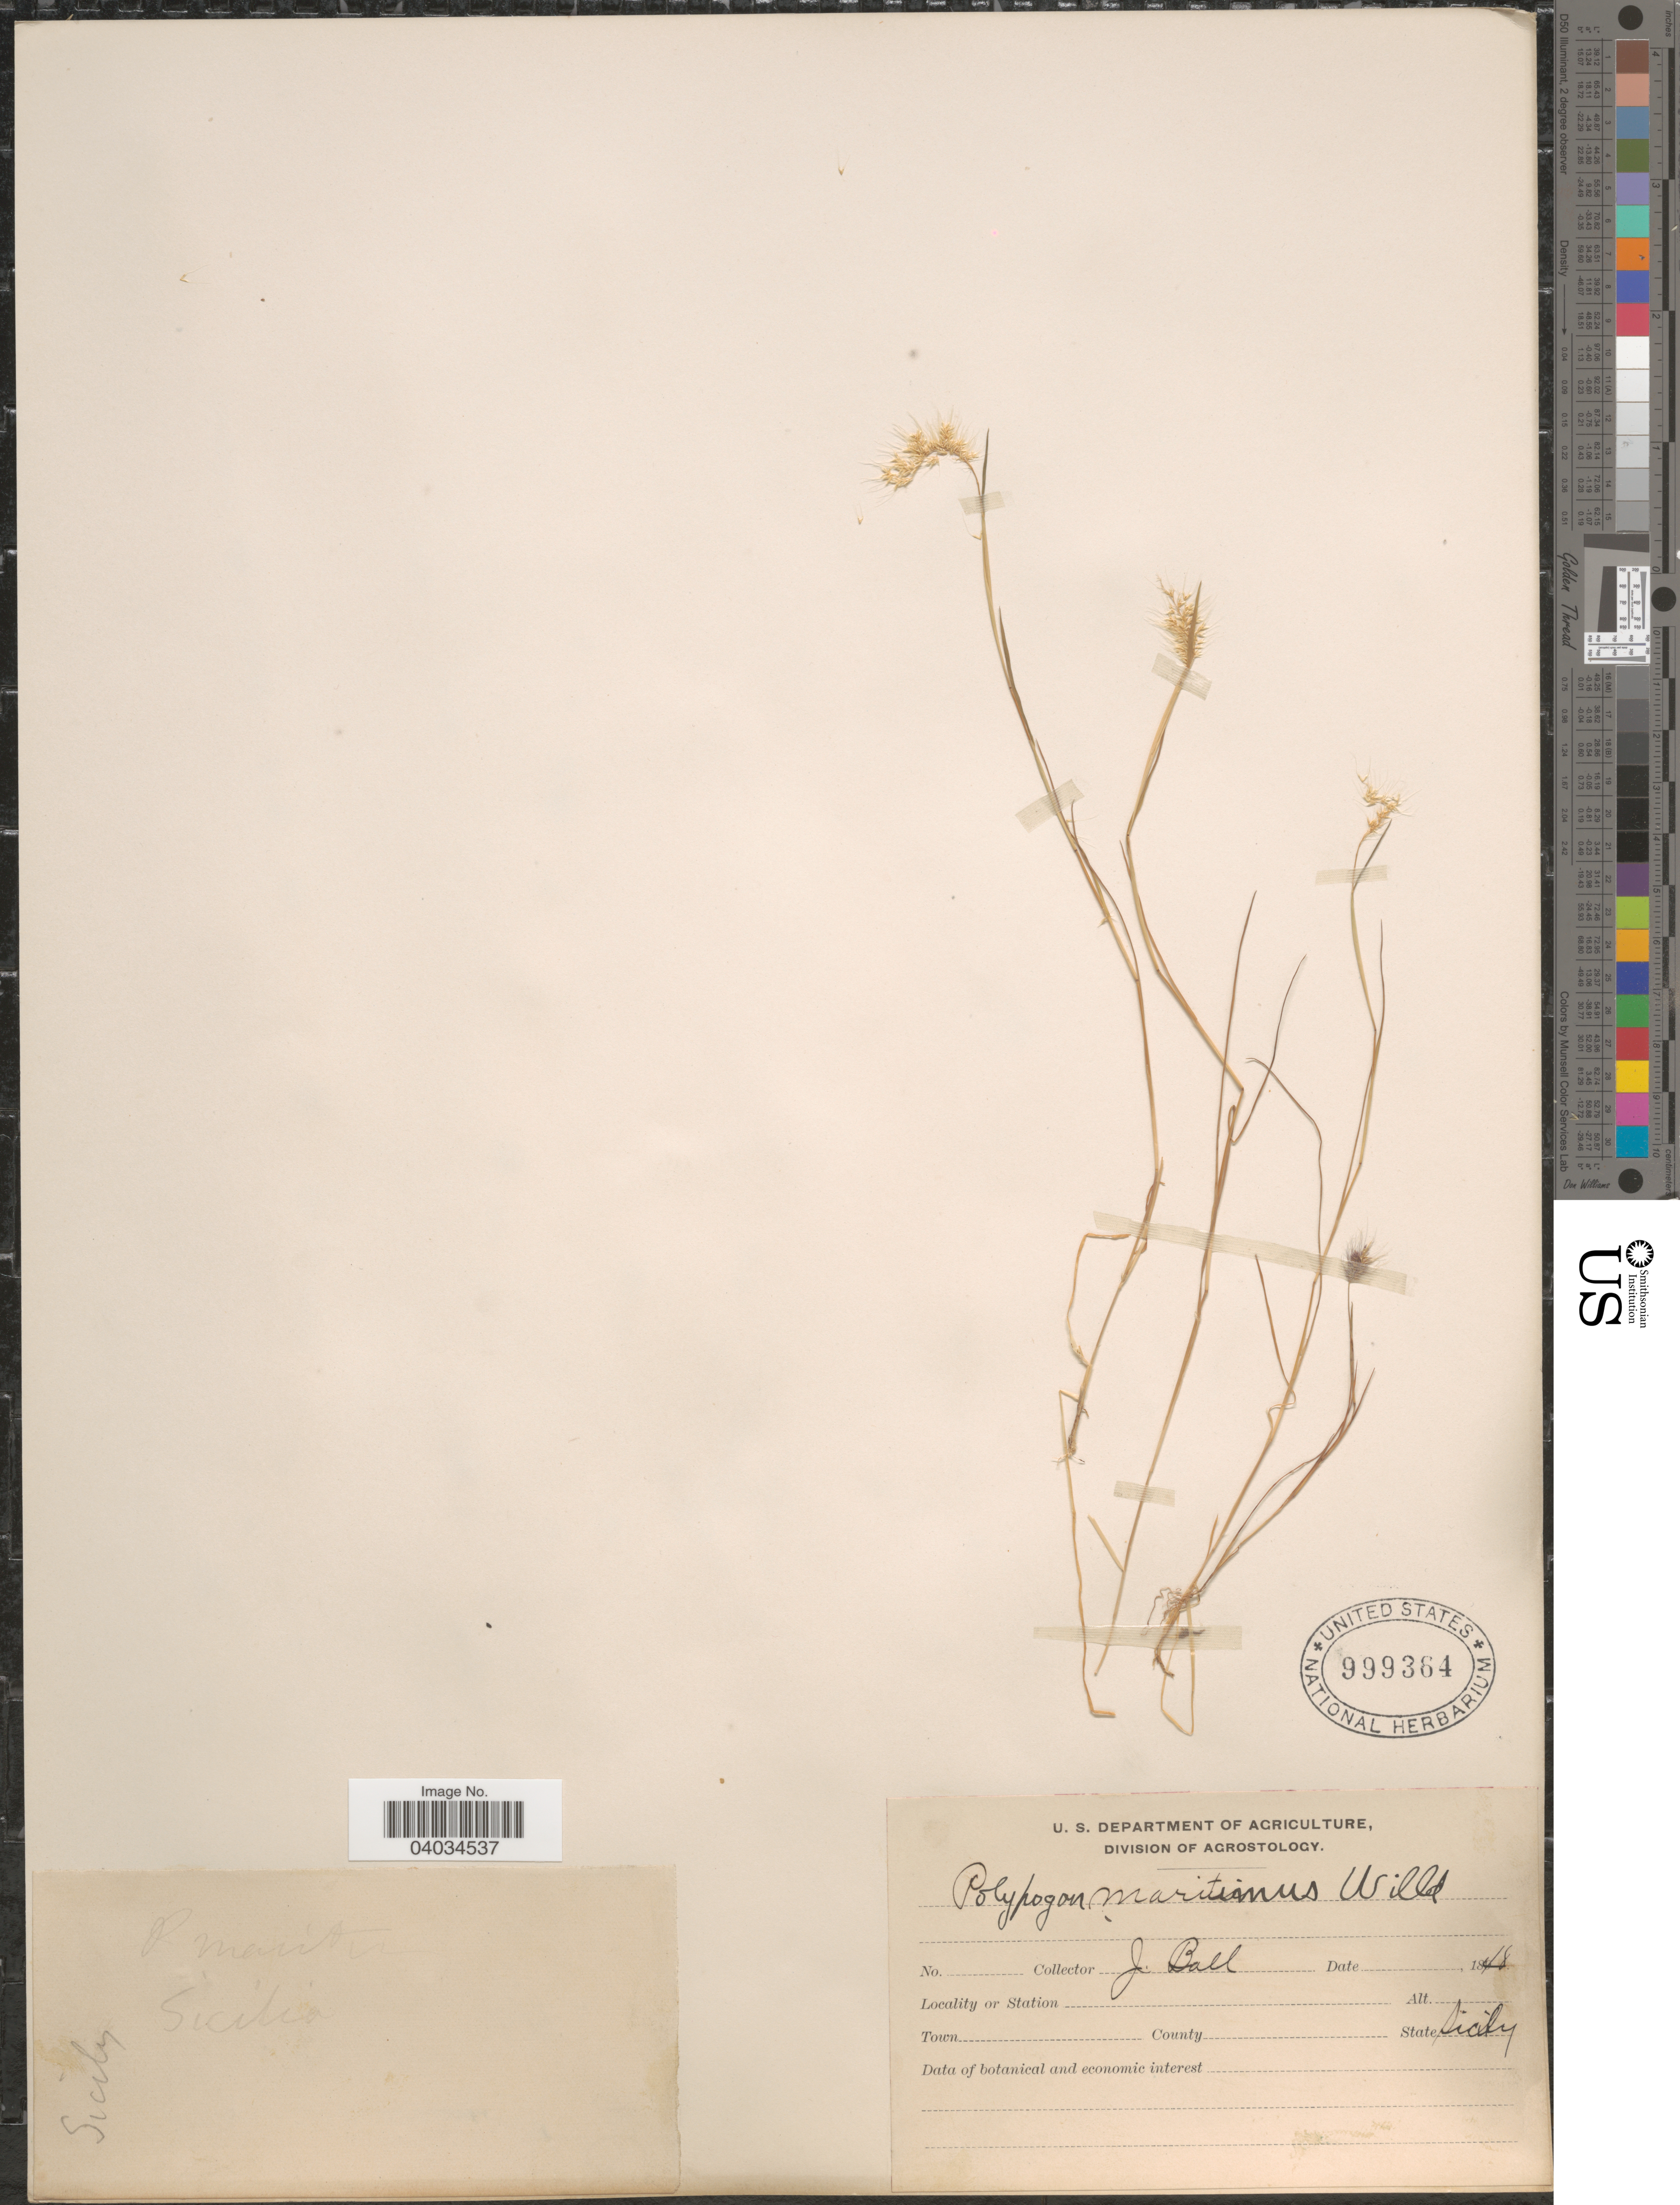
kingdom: Plantae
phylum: Tracheophyta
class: Liliopsida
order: Poales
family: Poaceae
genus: Polypogon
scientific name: Polypogon maritimus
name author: Willd.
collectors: J. Ball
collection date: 1848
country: Italy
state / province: Siciliana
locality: Sicily.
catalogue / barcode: US 999364